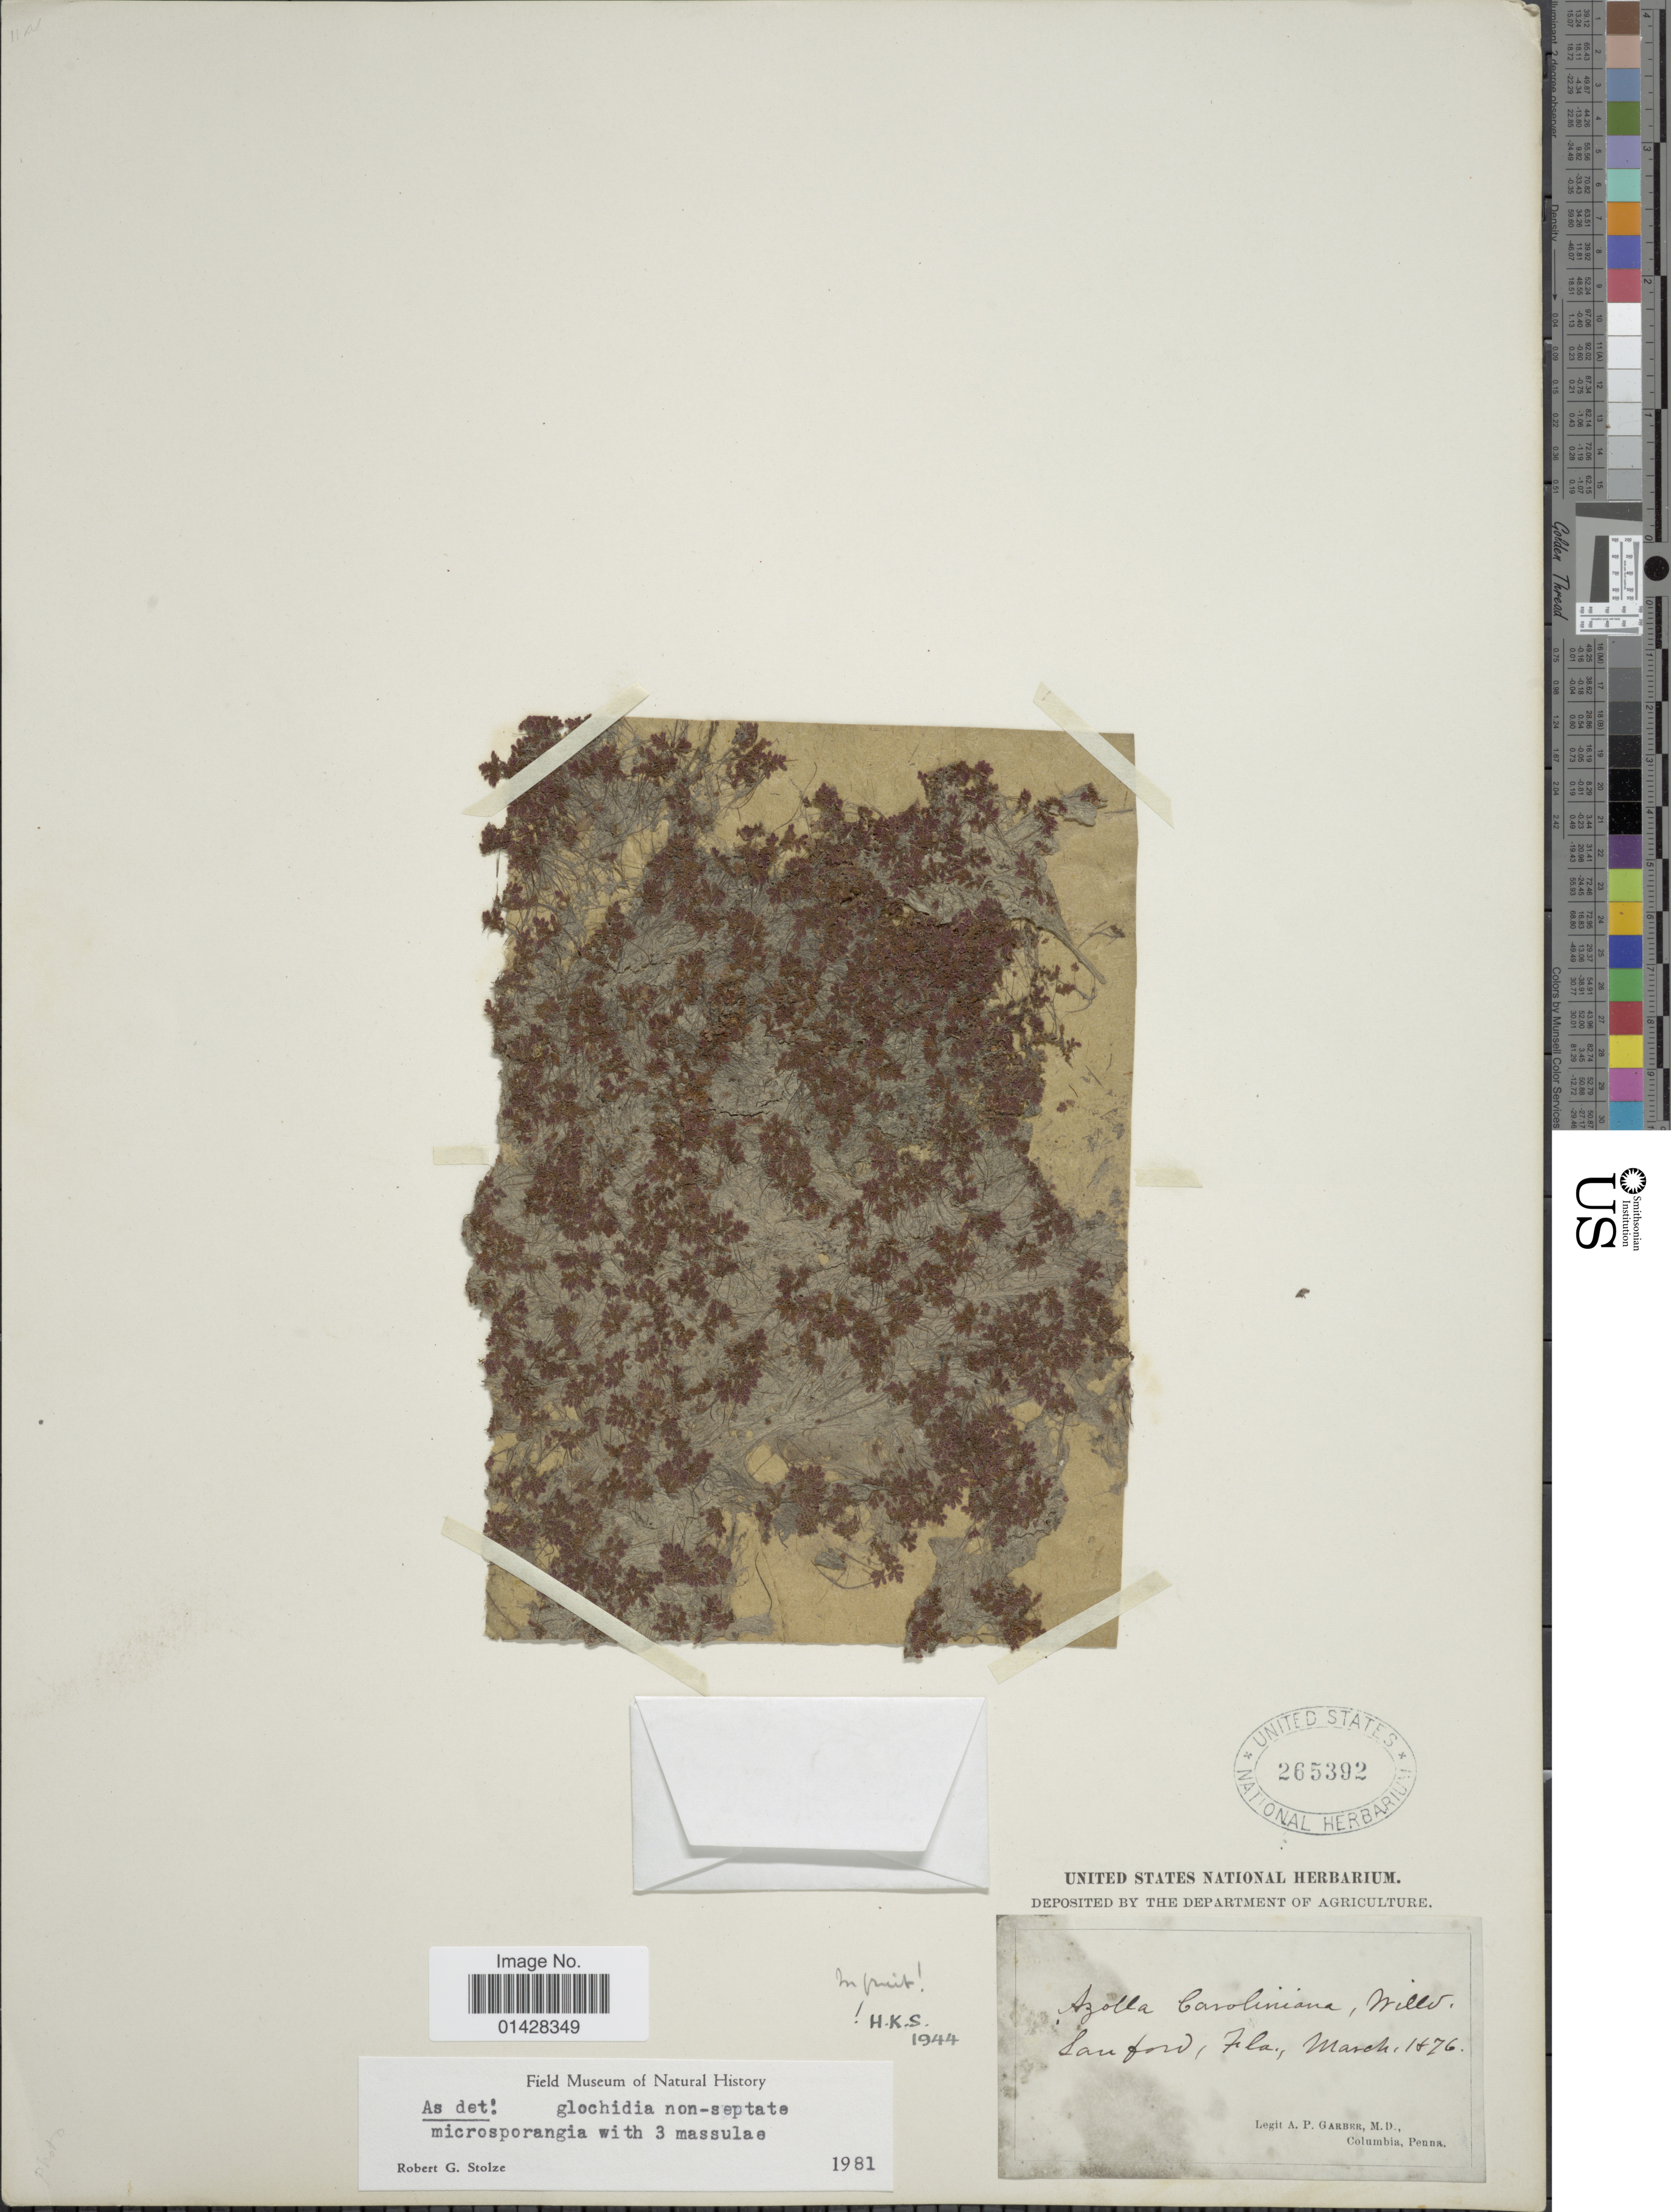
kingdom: Plantae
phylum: Tracheophyta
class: Polypodiopsida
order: Salviniales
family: Salviniaceae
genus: Azolla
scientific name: Azolla caroliniana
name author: Willd.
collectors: A. P. Garber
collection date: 1876-03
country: United States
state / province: Florida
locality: Sanford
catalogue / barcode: US 265392